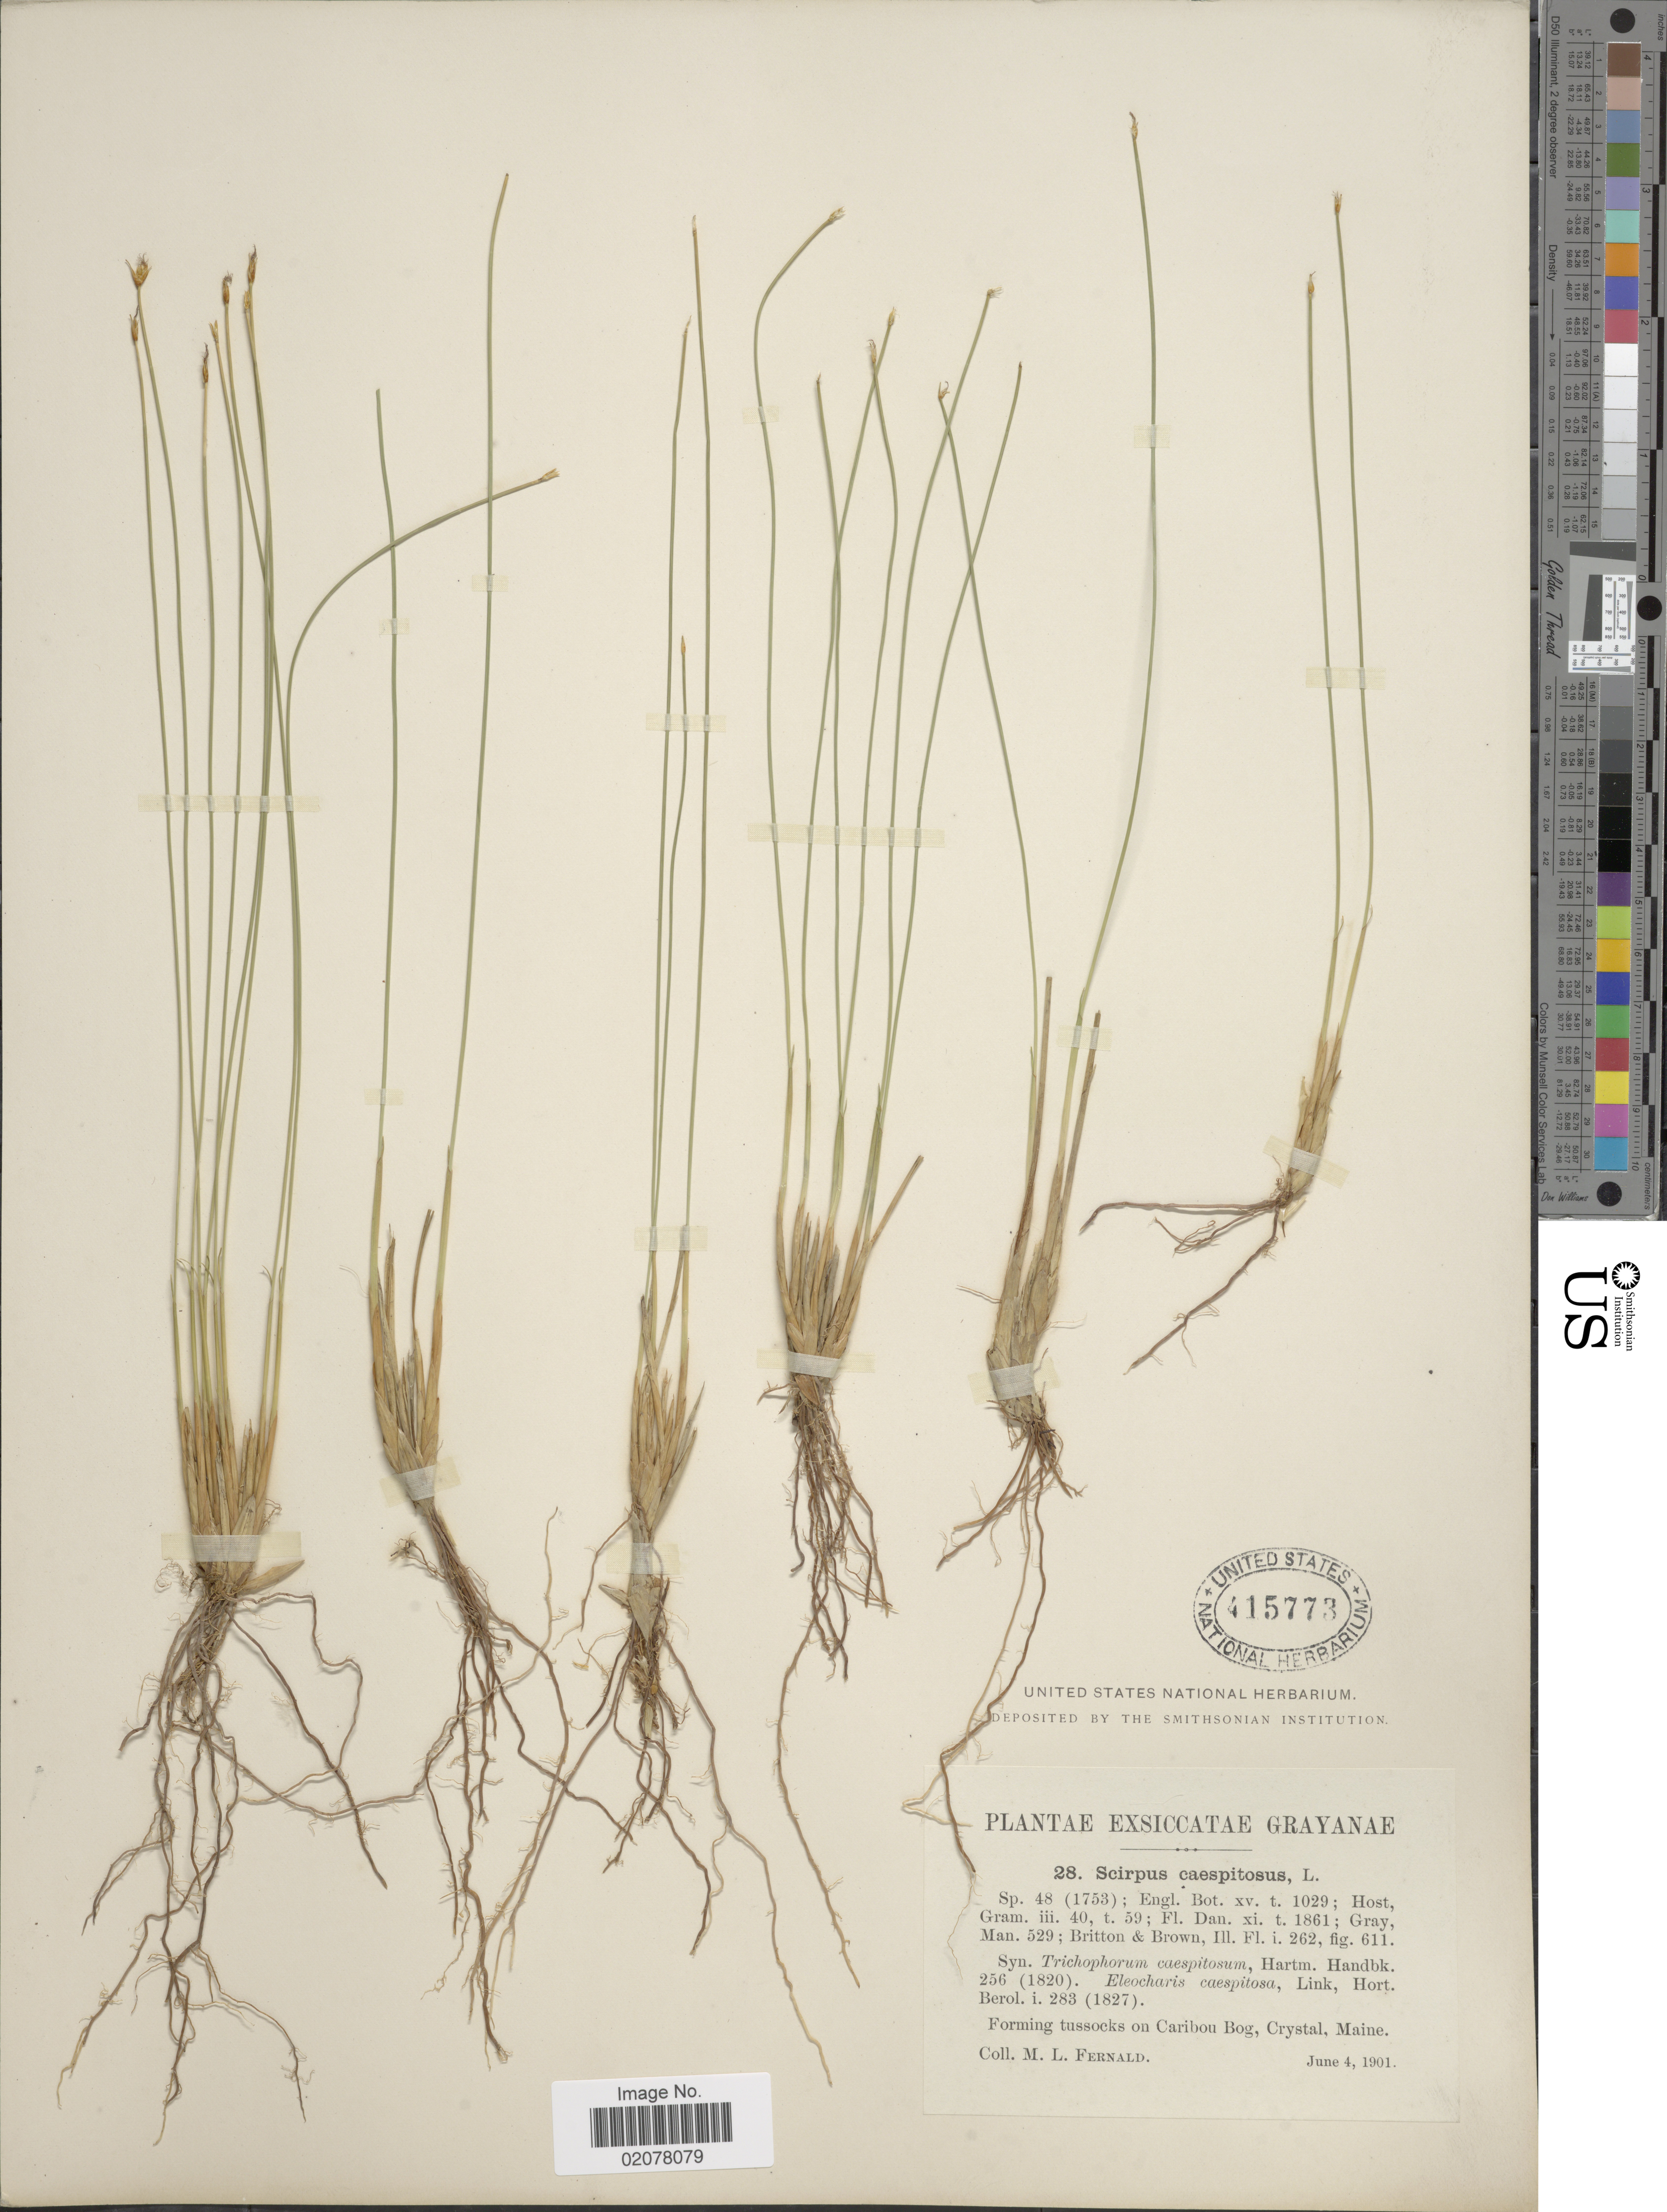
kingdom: Plantae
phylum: Tracheophyta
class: Liliopsida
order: Poales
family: Cyperaceae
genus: Trichophorum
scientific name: Trichophorum cespitosum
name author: (L.) Hartm.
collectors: M. L. Fernald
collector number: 28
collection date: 1901-06-04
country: United States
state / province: Maine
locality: Forming tussocks on Caribou Bog, Crystal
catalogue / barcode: US 415773